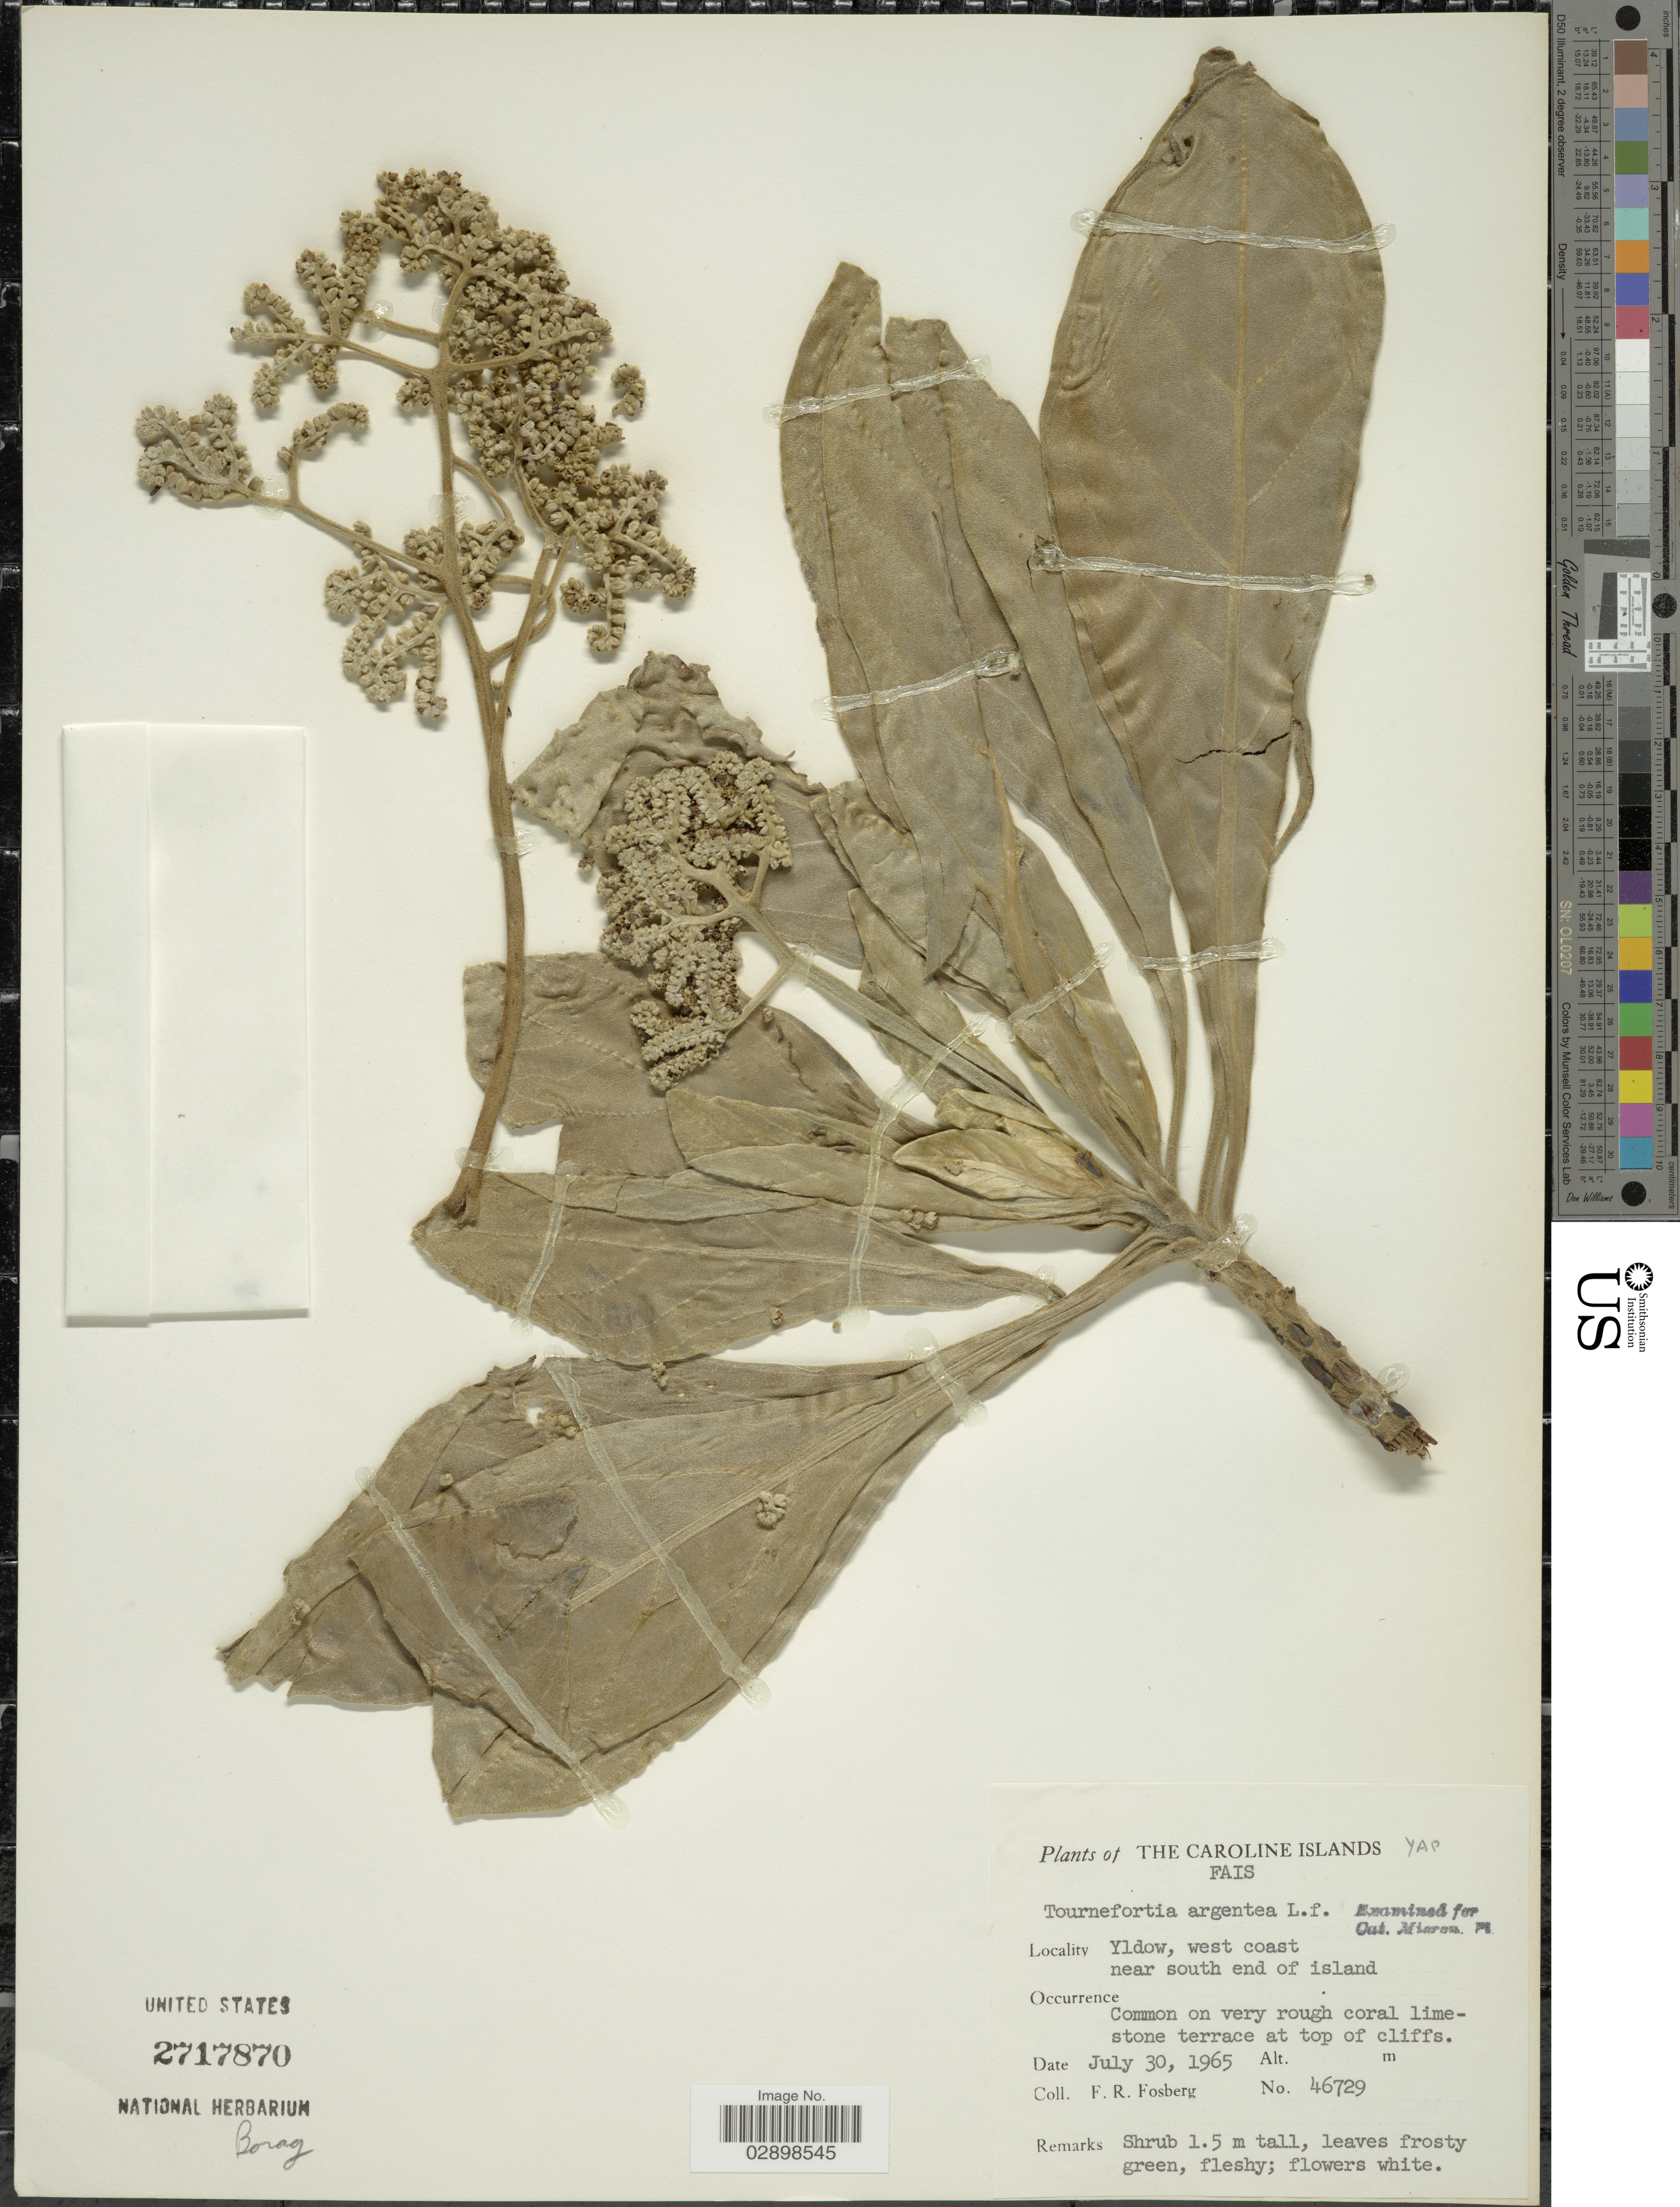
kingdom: Plantae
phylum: Tracheophyta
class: Magnoliopsida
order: Boraginales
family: Heliotropiaceae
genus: Heliotropium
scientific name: Heliotropium arboreum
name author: (Blanco) Mabberley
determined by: Wagner, W. L., (BOT), Smithsonian Institution - National Museum of Natural History (UNITED STATES)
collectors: F. R. Fosberg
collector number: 46729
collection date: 1965-07-30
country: Micronesia, Federated States of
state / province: Yap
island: Fais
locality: Caroline Islands. Fais. Yldow, west coast near south end of island.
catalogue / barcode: US 2717870